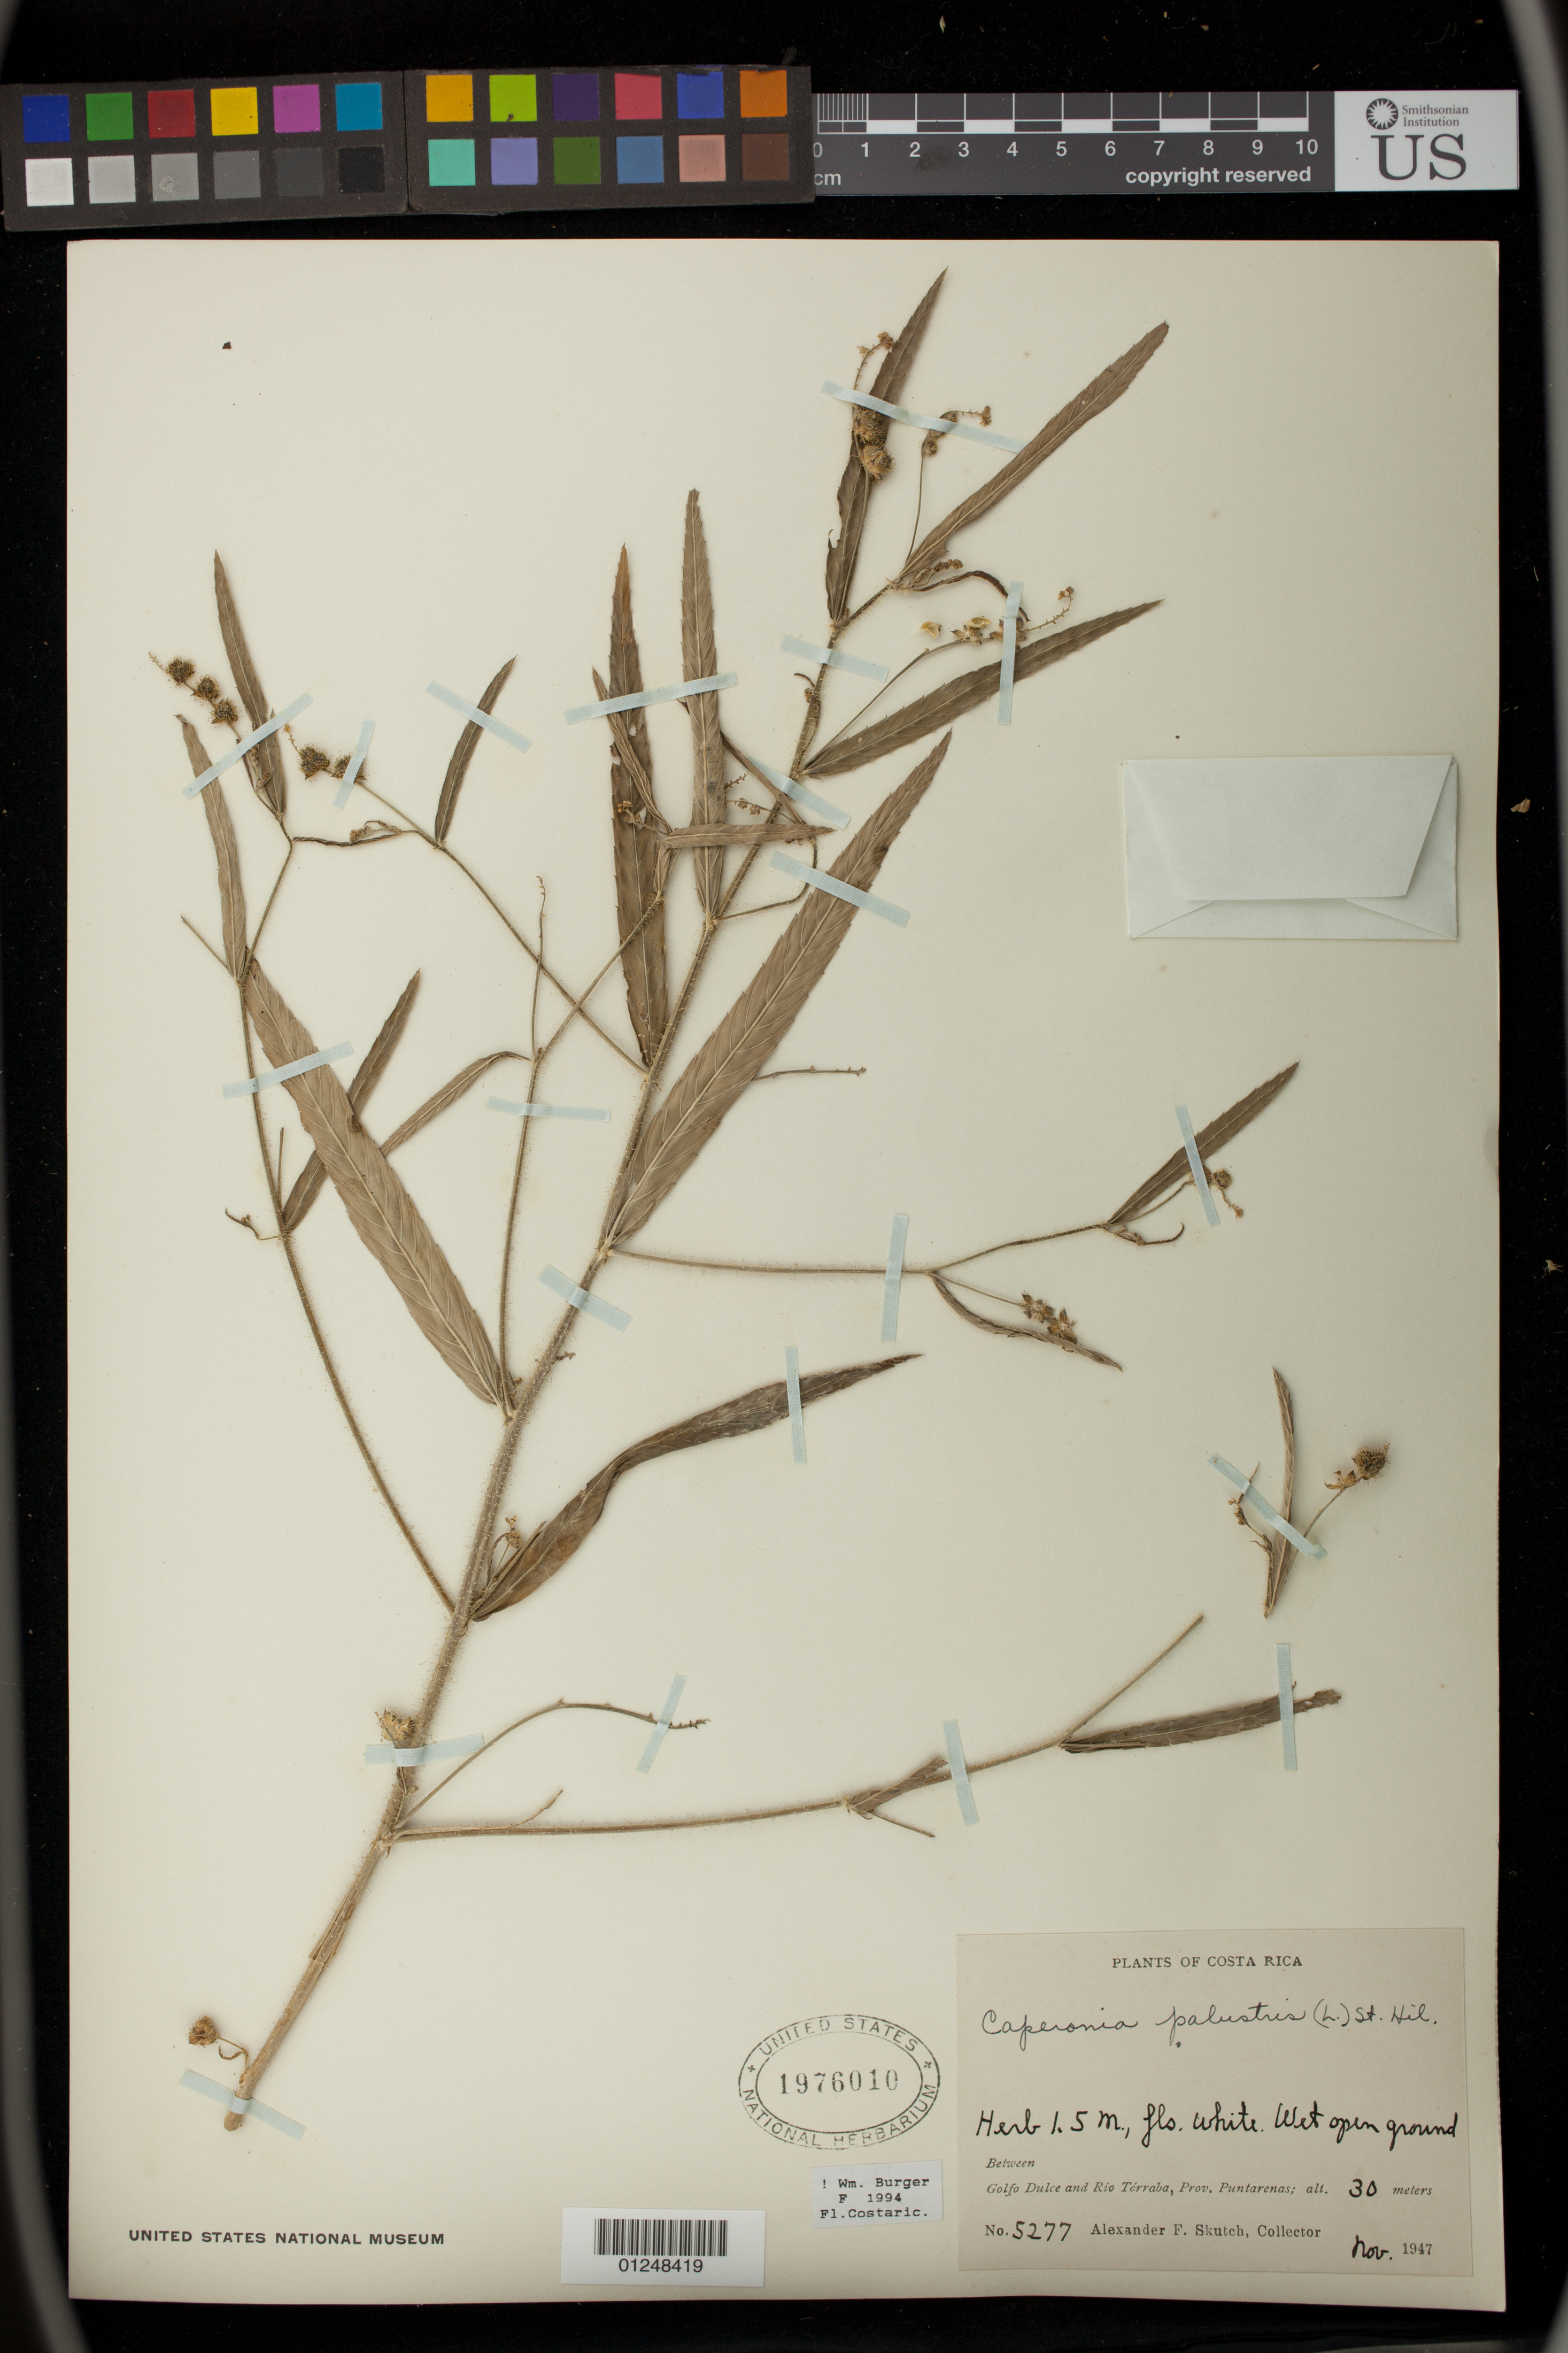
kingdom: Plantae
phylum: Tracheophyta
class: Magnoliopsida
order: Malpighiales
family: Euphorbiaceae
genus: Caperonia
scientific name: Caperonia palustris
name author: (L.) A. St.-Hil.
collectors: A. F. Skutch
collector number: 5277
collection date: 1947-11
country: Costa Rica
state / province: Puntarenas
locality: Between Golfo Dulce and Rio Térraba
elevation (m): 30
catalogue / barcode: US 1976010